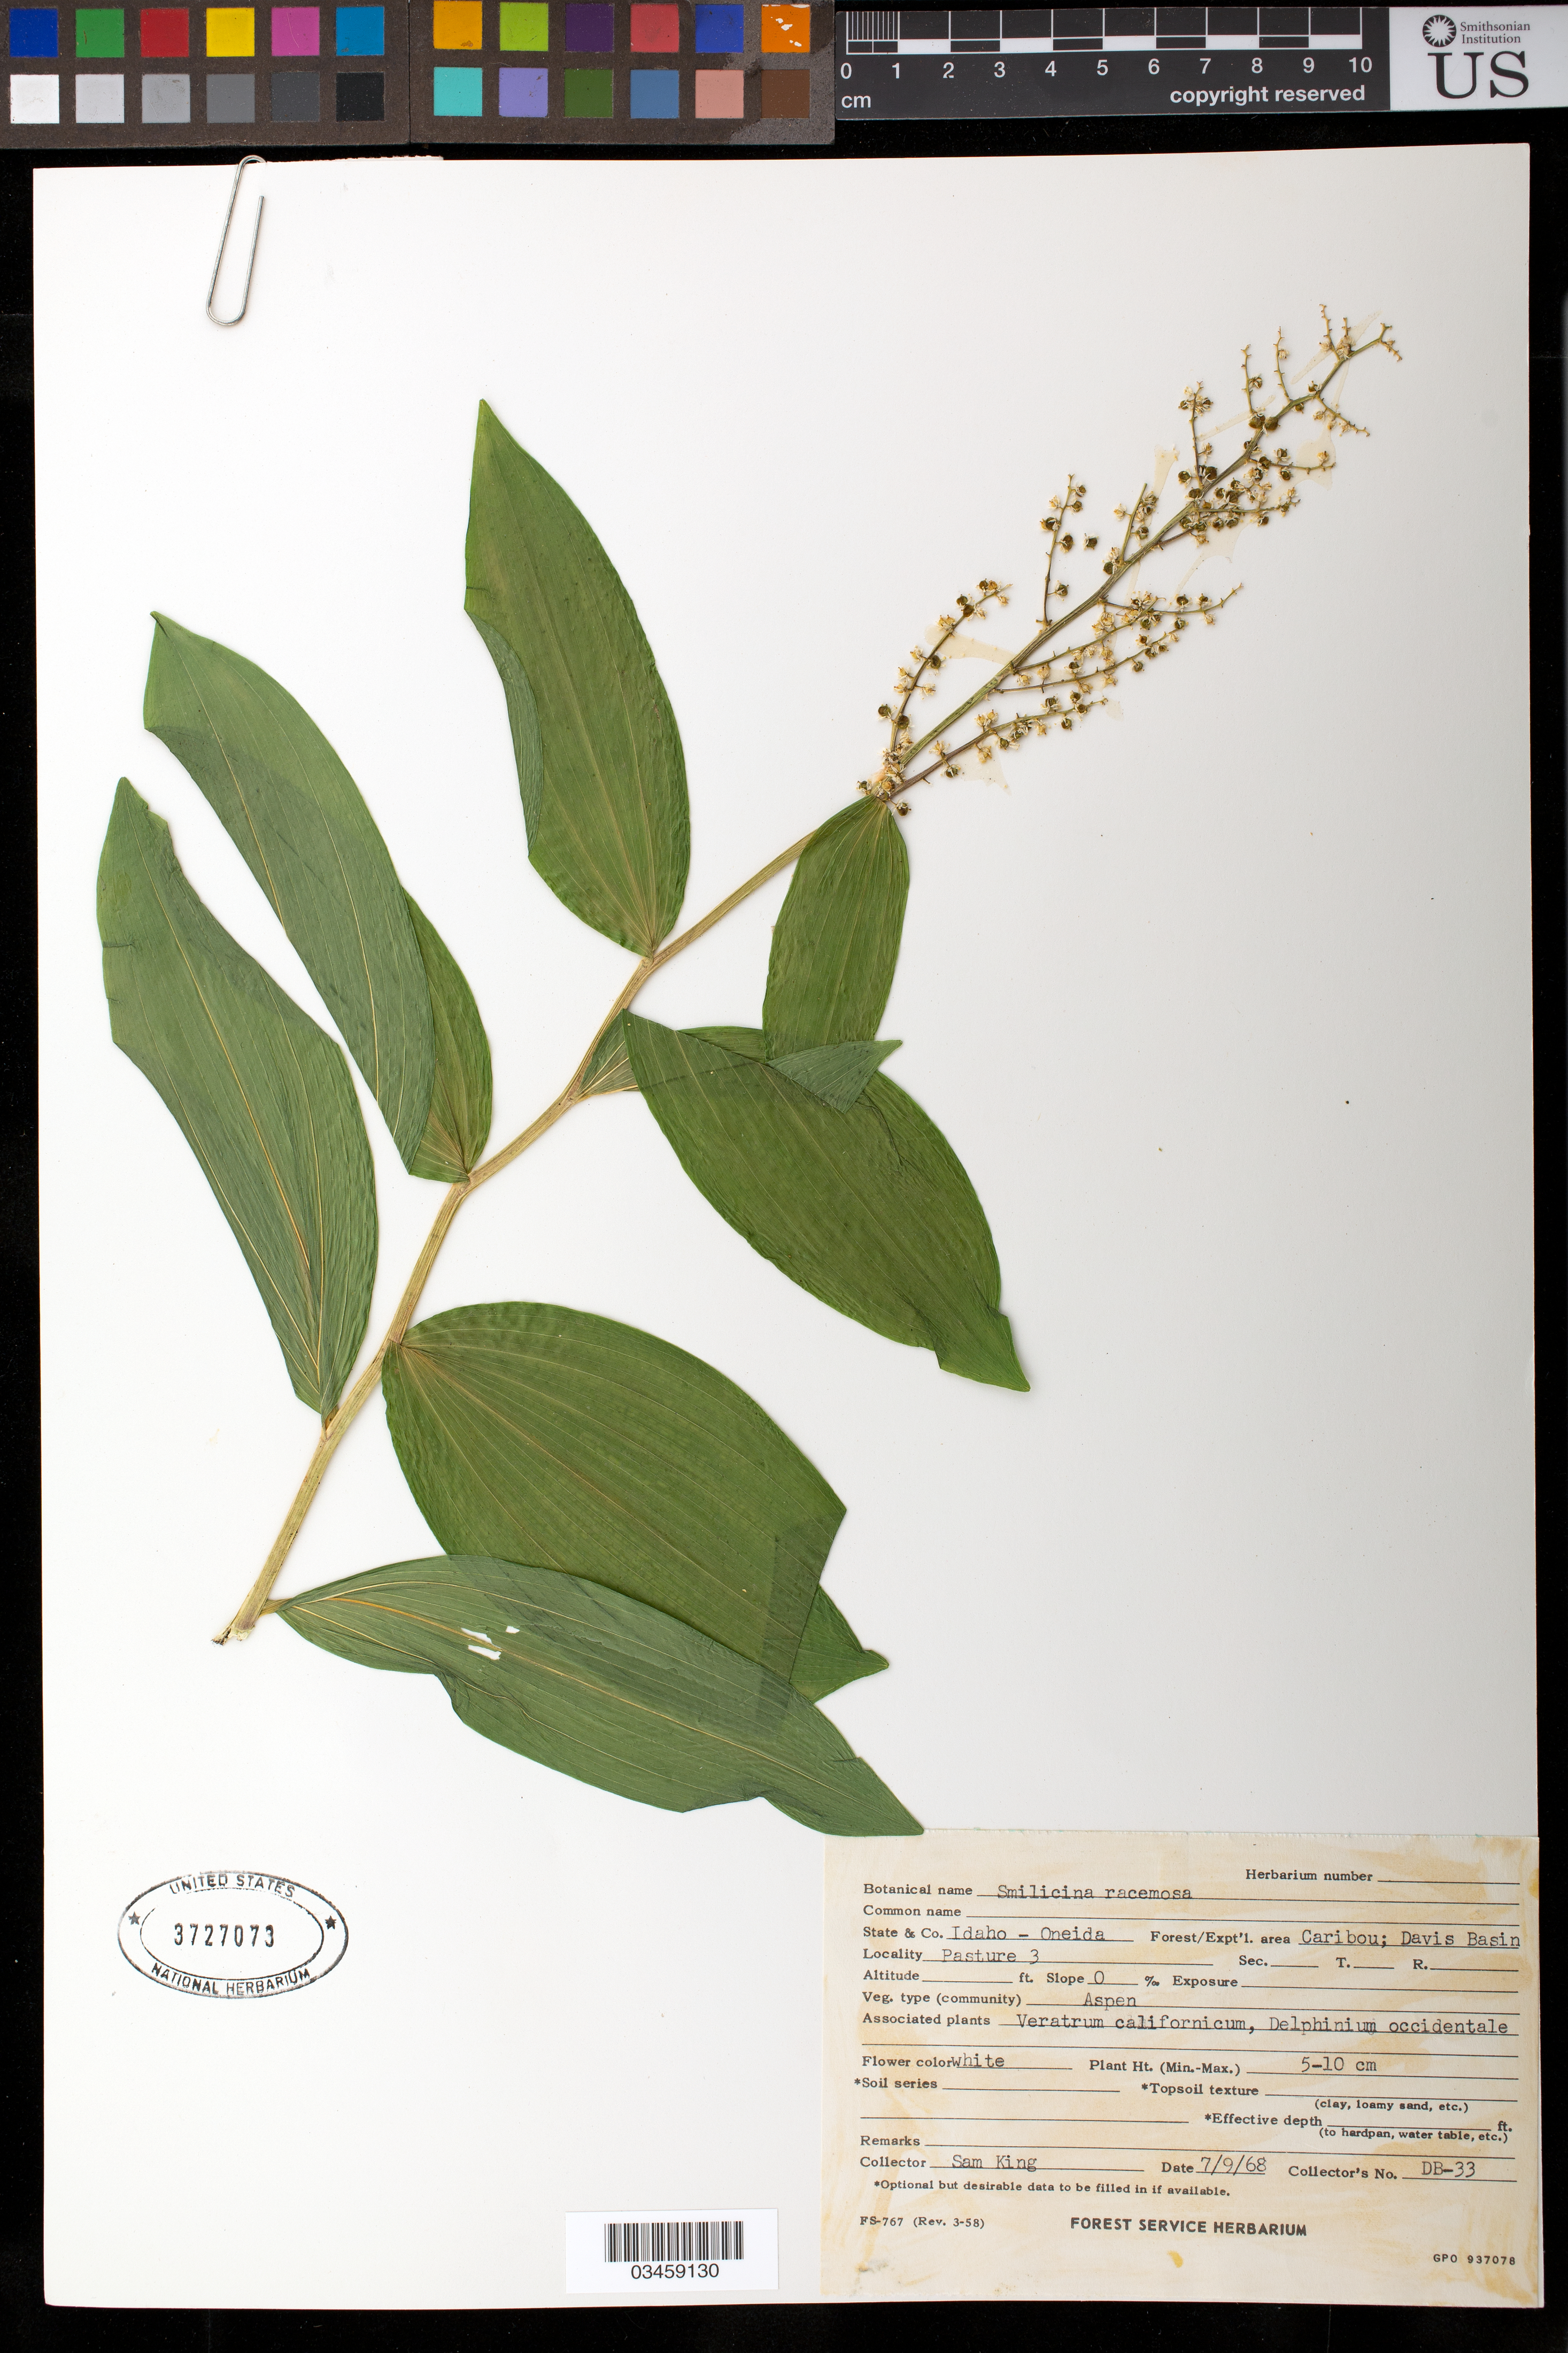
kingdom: Plantae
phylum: Tracheophyta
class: Liliopsida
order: Asparagales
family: Asparagaceae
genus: Maianthemum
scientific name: Maianthemum racemosum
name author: (L.) Link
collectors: S. King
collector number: DB-33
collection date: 1968-07-09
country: United States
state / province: Idaho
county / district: Oneida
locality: Caribou/Davis Basin, Pasture 3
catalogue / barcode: US 3727073